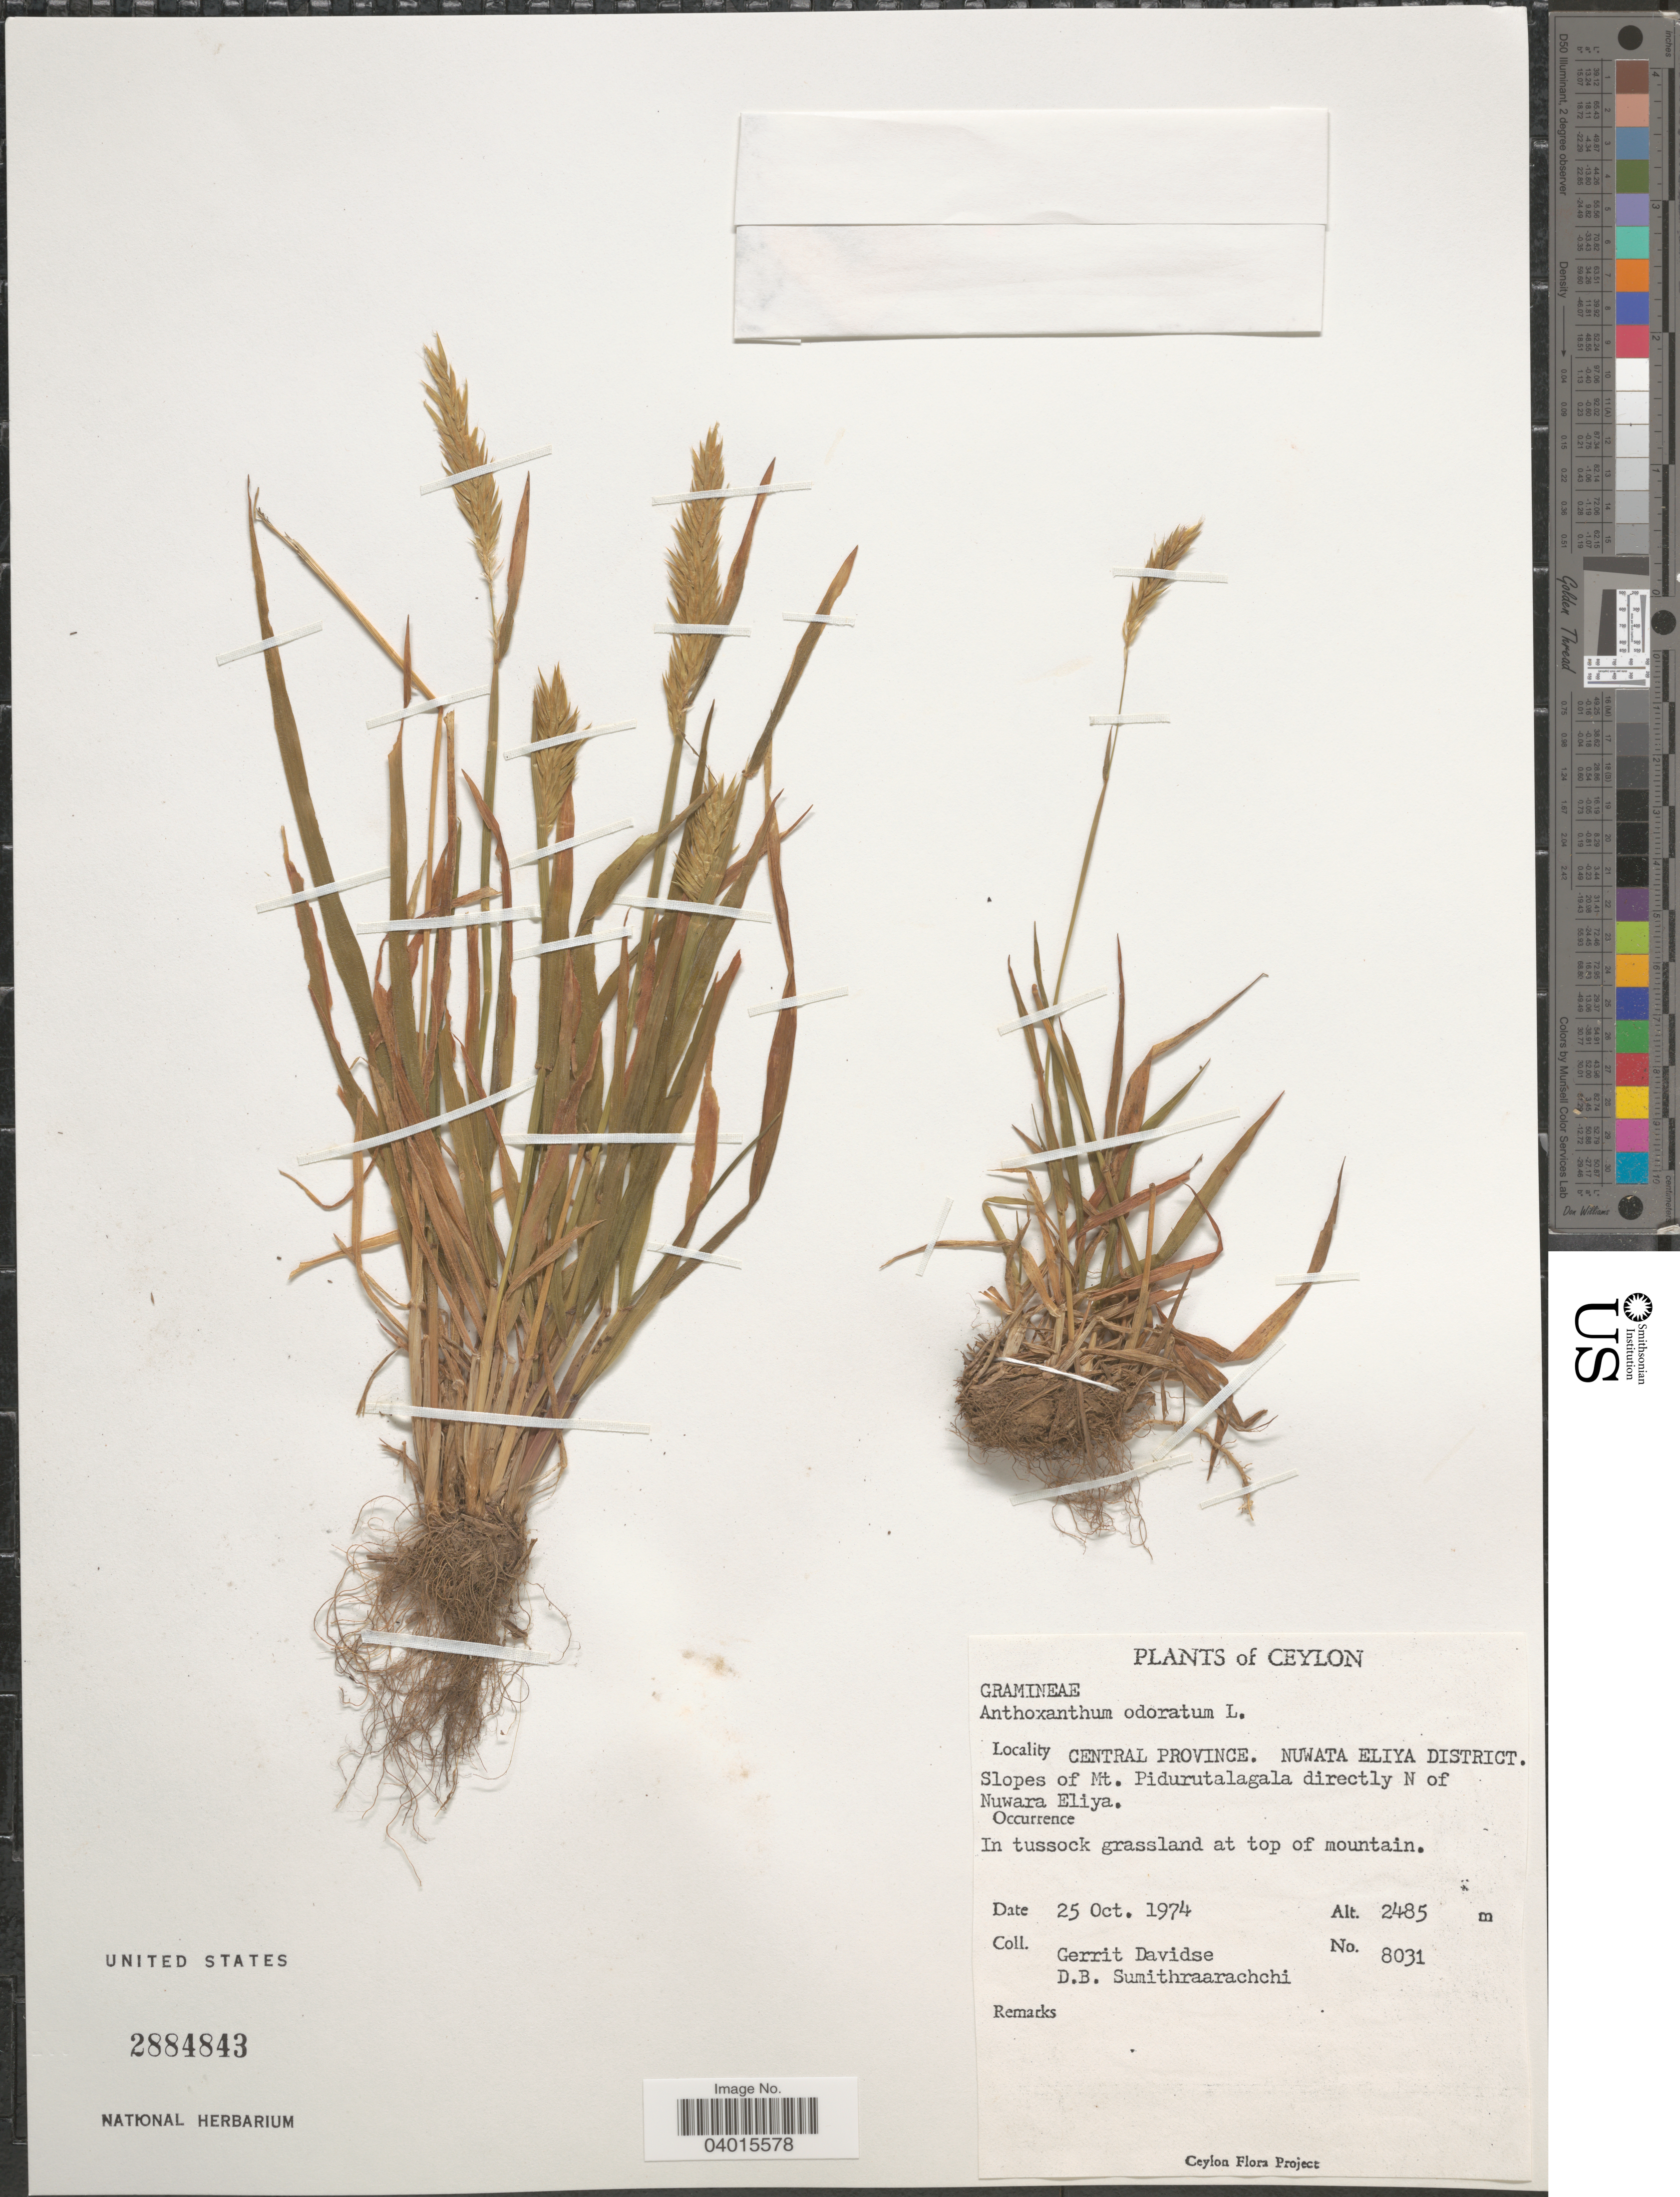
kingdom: Plantae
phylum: Tracheophyta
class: Liliopsida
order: Poales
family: Poaceae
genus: Anthoxanthum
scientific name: Anthoxanthum odoratum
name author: L.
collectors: G. Davidse & D. B. Sumithraarachchi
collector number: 8031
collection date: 1974-10-25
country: Sri Lanka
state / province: Central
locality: Ceylon. Nuwata Eliya District. Slopes of Mt. Pidurutalagala directly N of Nuwara Eliya. Top of mountain.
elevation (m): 2485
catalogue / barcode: US 2884843